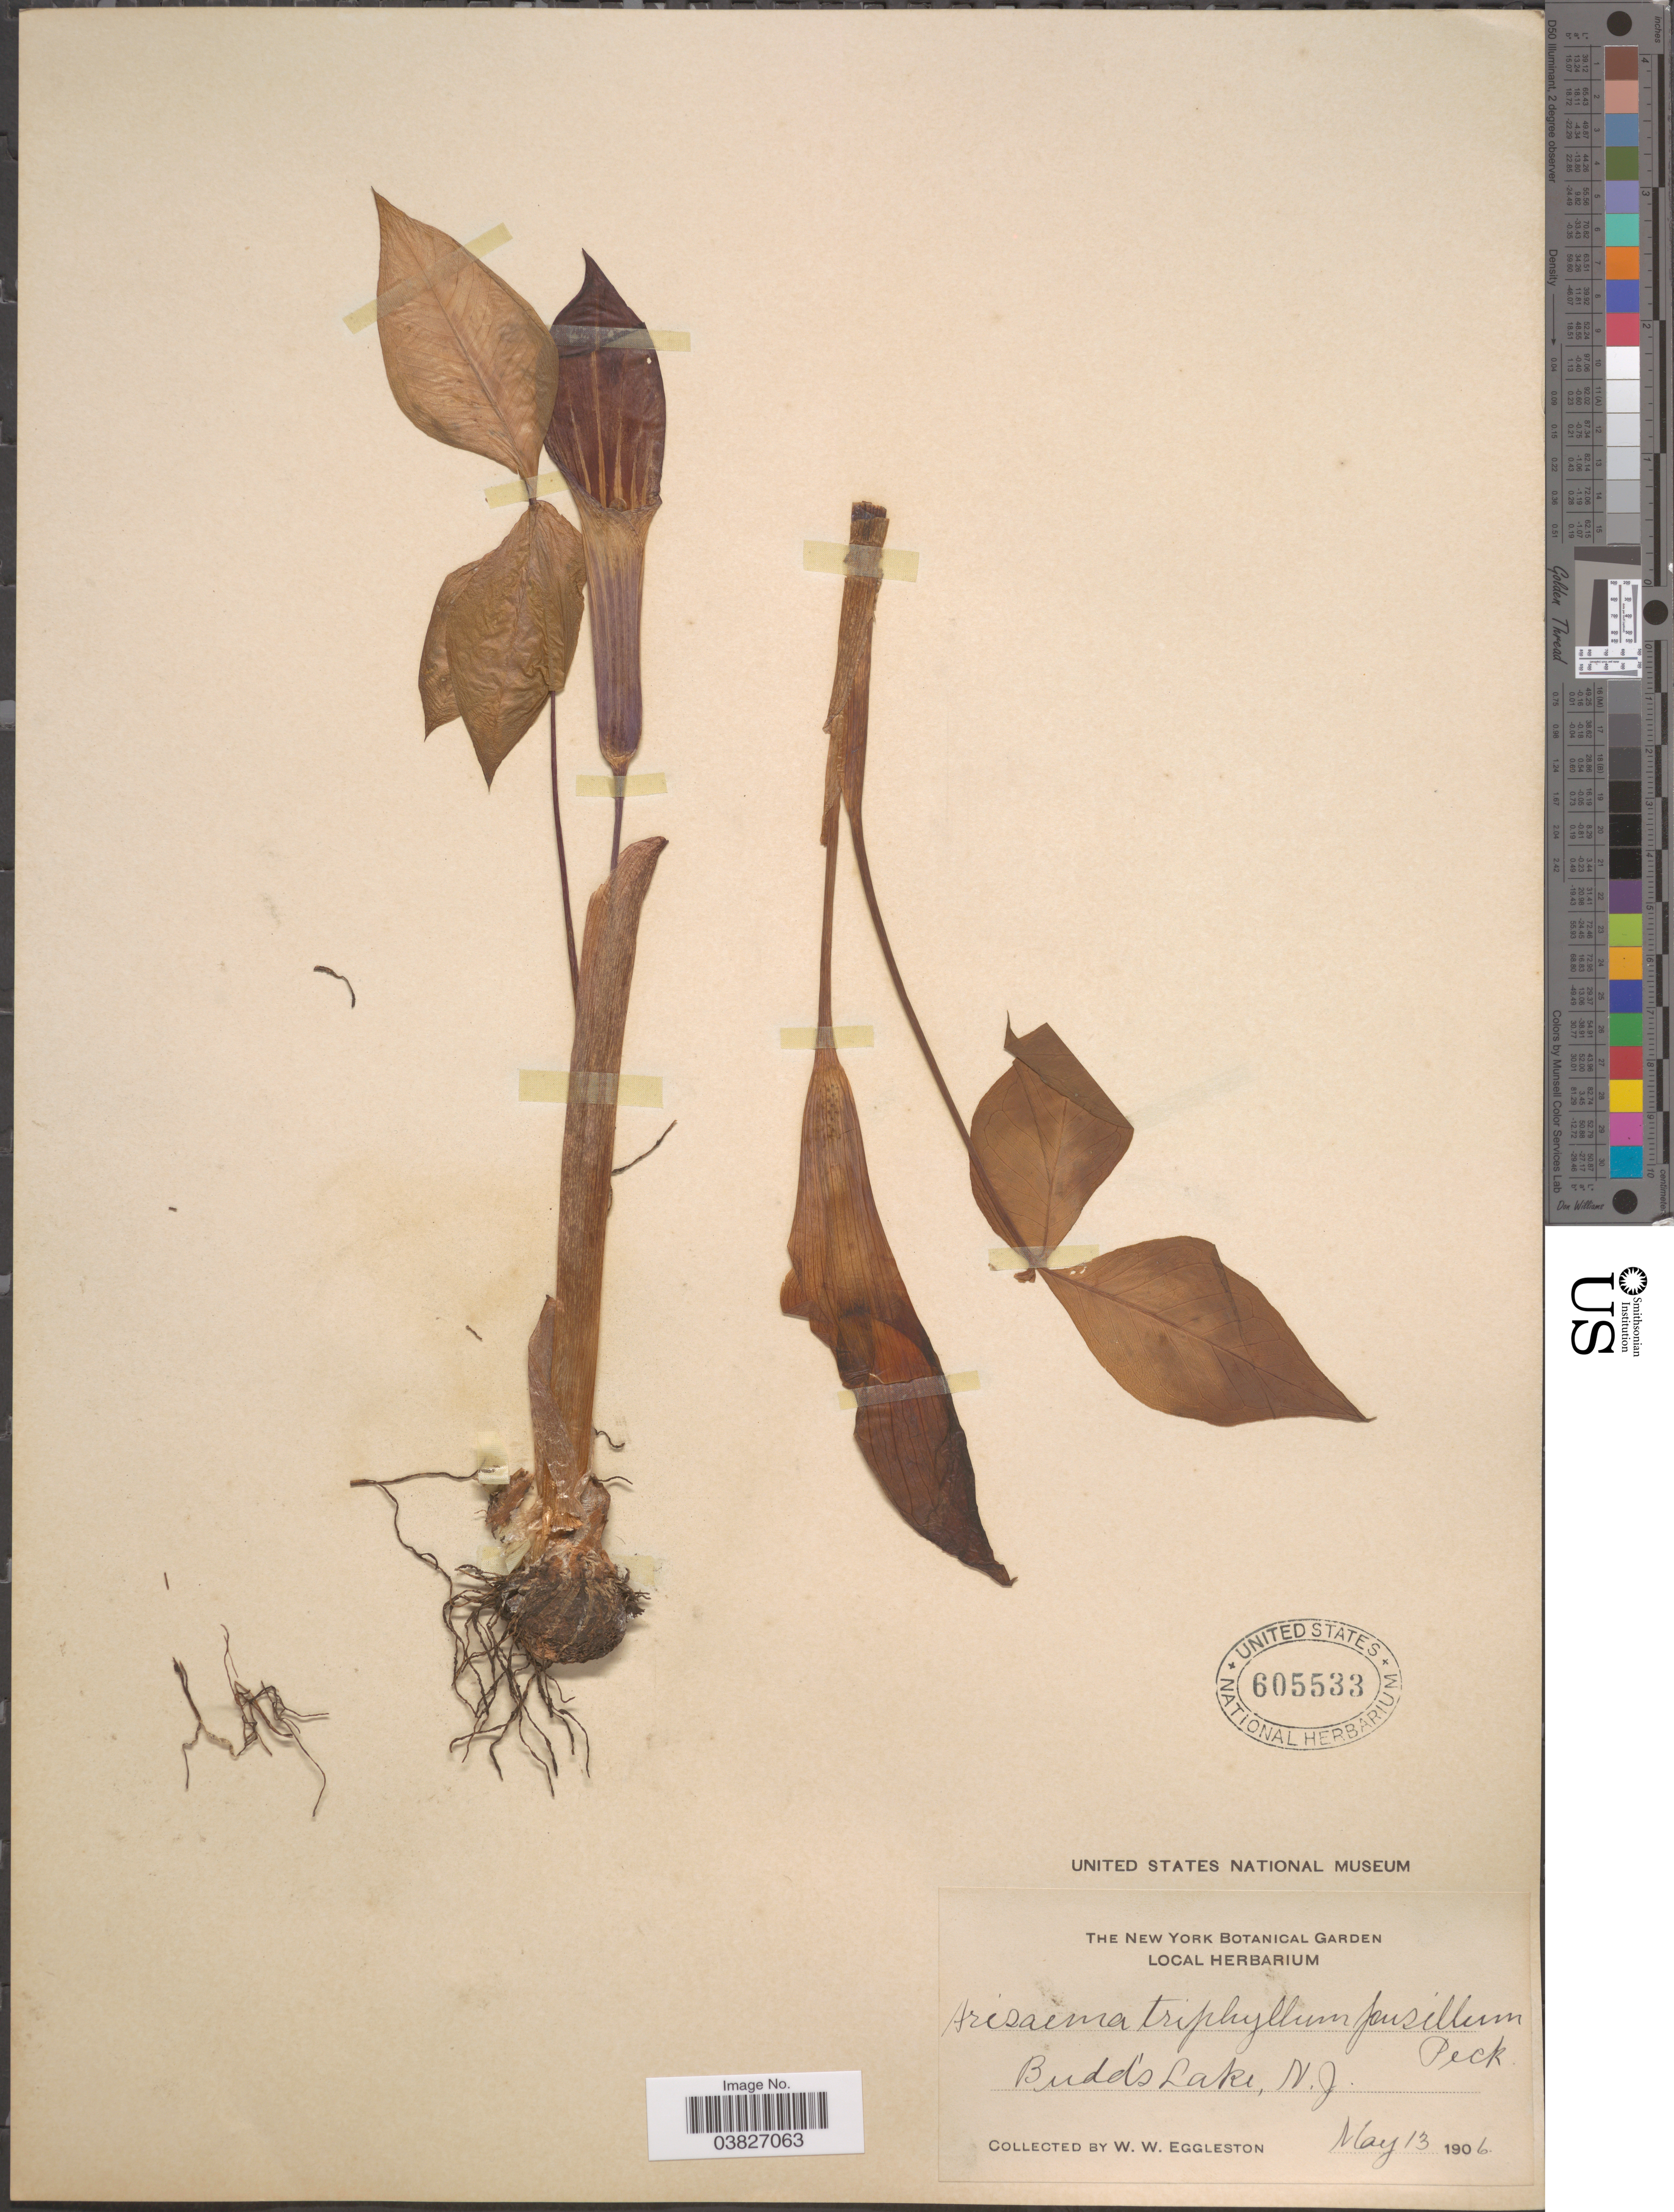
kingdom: Plantae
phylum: Tracheophyta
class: Liliopsida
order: Alismatales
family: Araceae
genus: Arisaema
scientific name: Arisaema pusillum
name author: Nash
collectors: W. W. Eggleston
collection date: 1906-05-13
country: United States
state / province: New Jersey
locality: Budd's Lake, N.J.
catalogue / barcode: US 605533